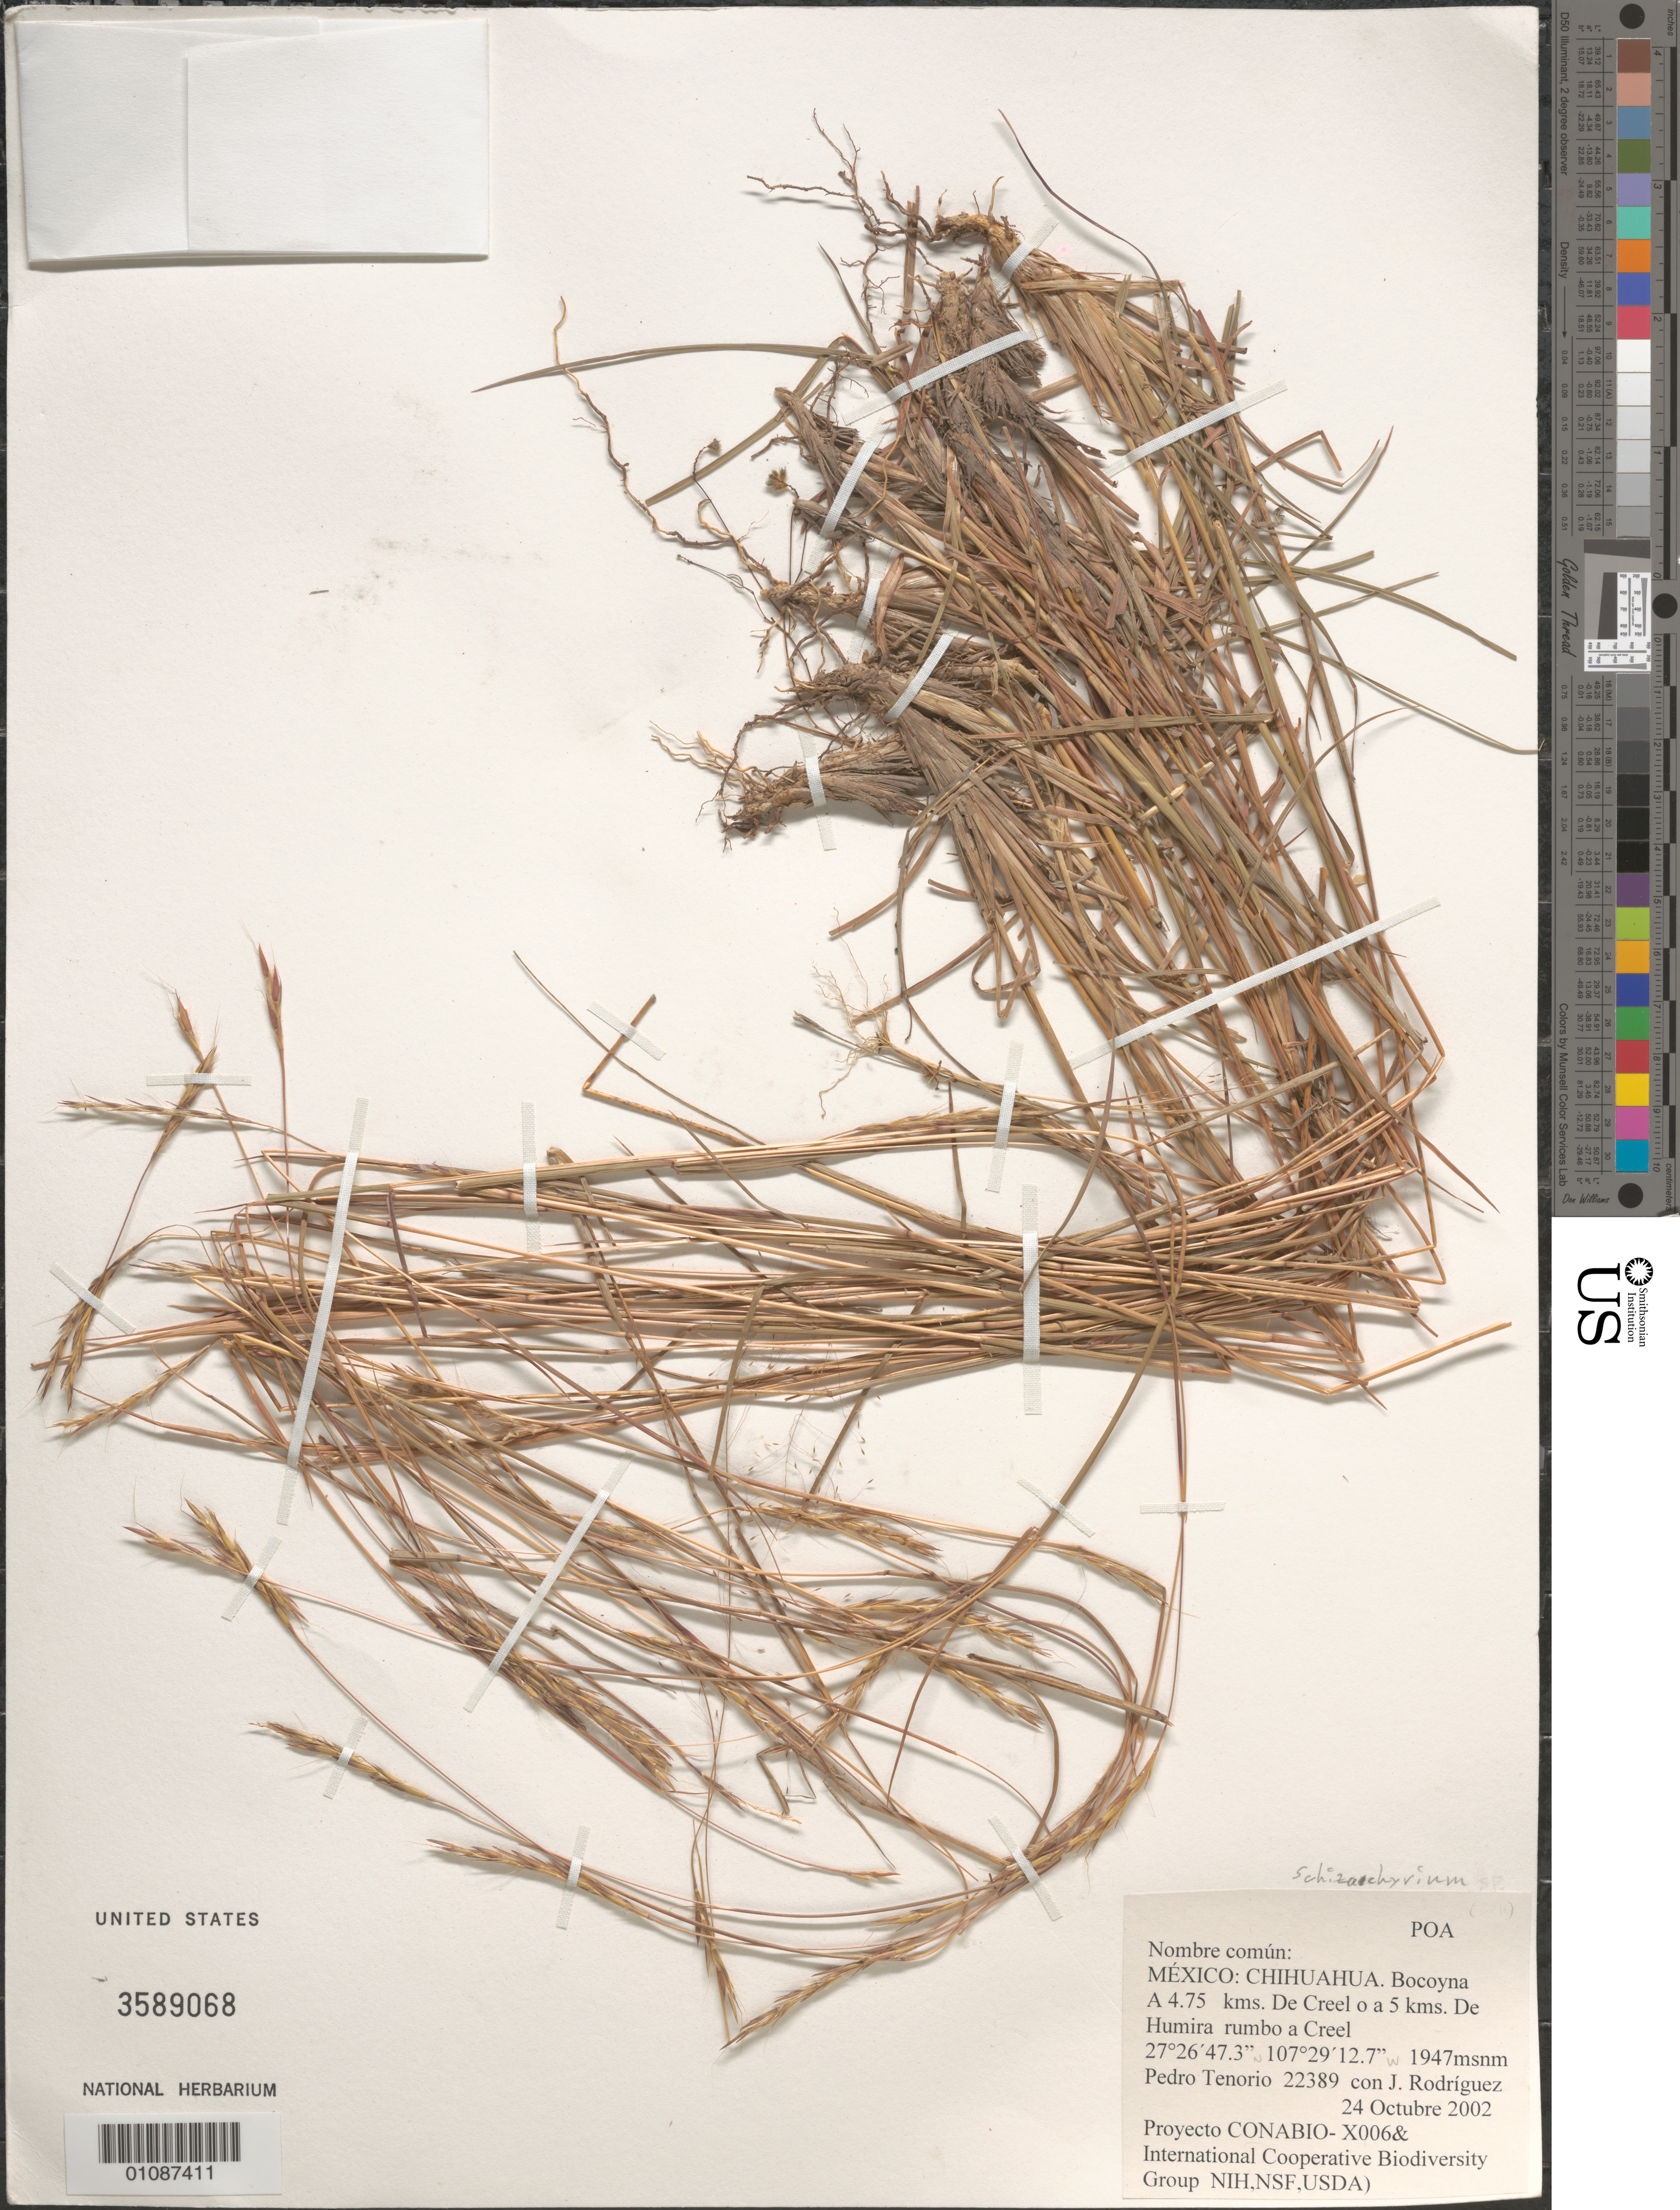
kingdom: Plantae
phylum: Tracheophyta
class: Liliopsida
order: Poales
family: Poaceae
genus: Schizachyrium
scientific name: Schizachyrium sp.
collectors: P. Tenorio L. & J. Rodríguez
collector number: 22369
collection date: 2002-10-24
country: Mexico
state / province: Chihuahua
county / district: Bocoyna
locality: A 4.75 kms de Creel o a 5 kms de Humira rumbo a Creel.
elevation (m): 1947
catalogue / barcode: US 3589068